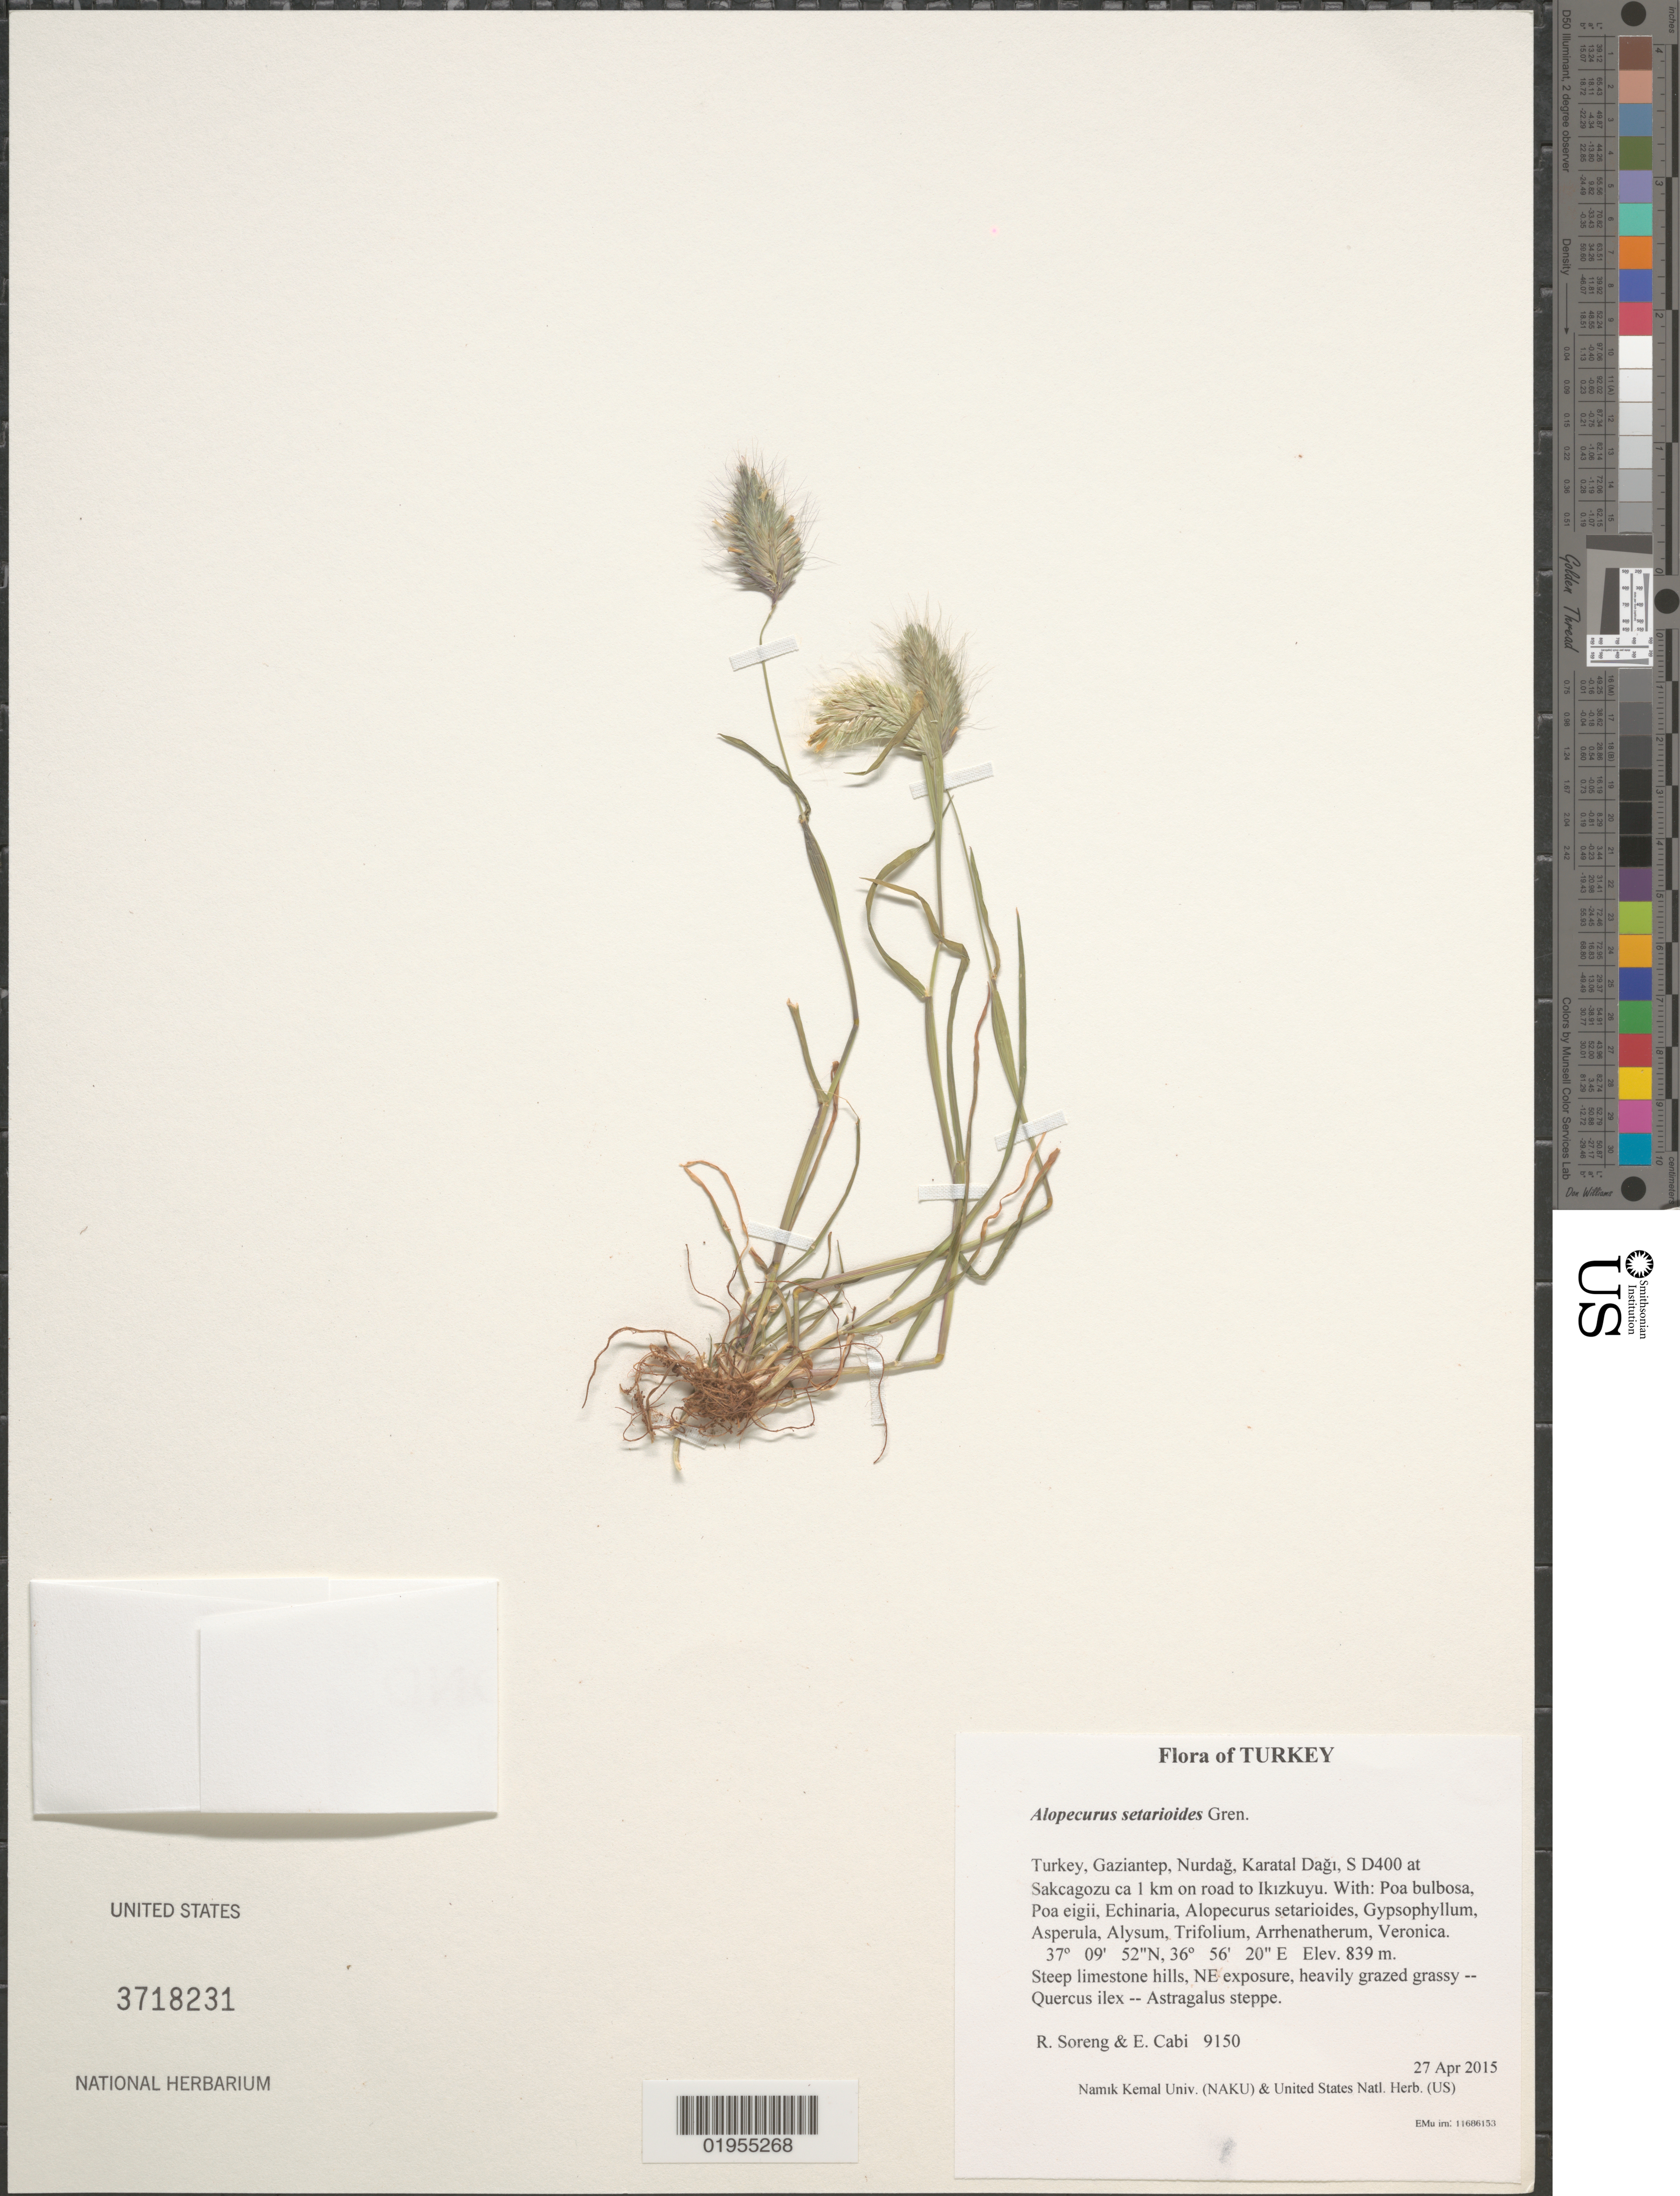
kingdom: Plantae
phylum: Tracheophyta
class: Liliopsida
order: Poales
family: Poaceae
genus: Alopecurus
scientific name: Alopecurus setarioides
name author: Gren.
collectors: R. J. Soreng & E. Cabi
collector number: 9150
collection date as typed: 2015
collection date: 2015-04-27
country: Turkey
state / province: Gaziantep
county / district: Nurdag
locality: Karatal Dagi, S D400 at Sakcagozu ca 1 km on road to Ikizkuyu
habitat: Steep limestone hills, NE exposure, heavily grazed grassy -- Quercus ilex -- Astragalus steppe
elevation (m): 839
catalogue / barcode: US 3718231